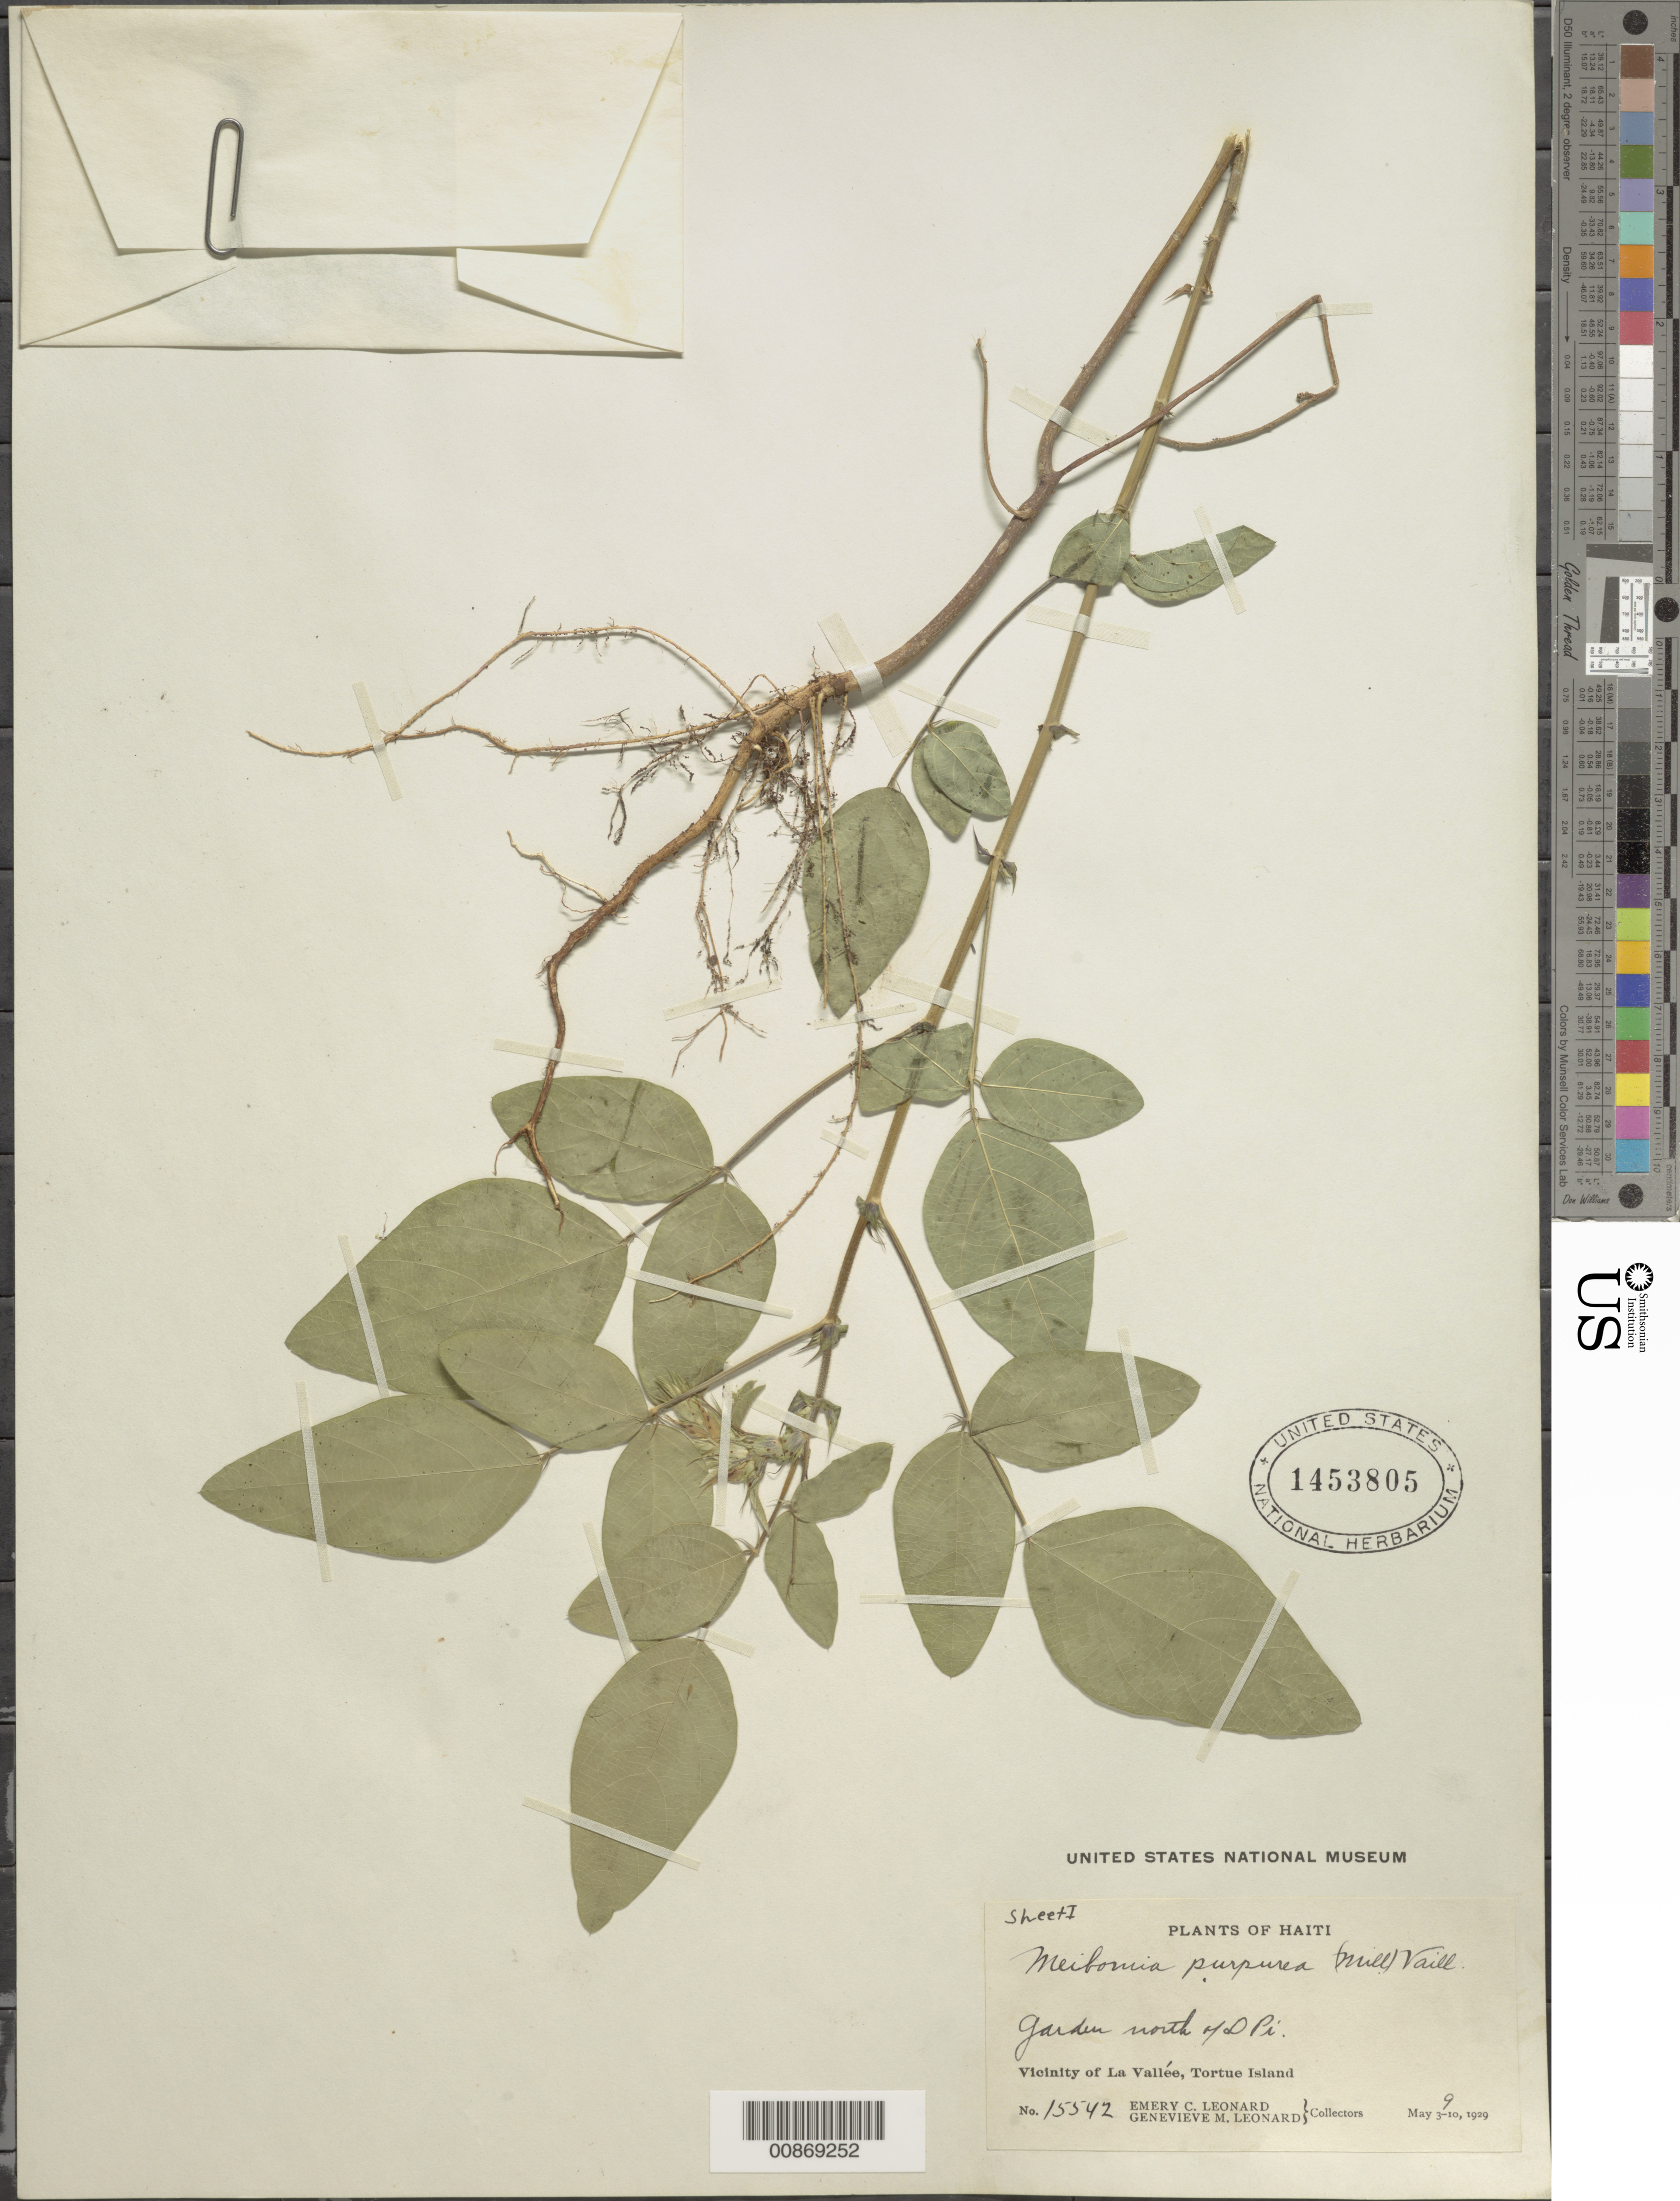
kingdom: Plantae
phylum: Tracheophyta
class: Magnoliopsida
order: Fabales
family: Fabaceae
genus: Desmodium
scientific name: Desmodium tortuosum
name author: (Sw.) DC.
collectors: E. C. Leonard & G. M. Leonard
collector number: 15542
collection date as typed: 09 May 1929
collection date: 1929-05-09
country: Haiti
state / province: Nord-Óuest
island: Île de la Tortue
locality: Vicinity of La Vallée, Tortue Island. Garden north of D Pi.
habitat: Garden.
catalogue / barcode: US 1453805